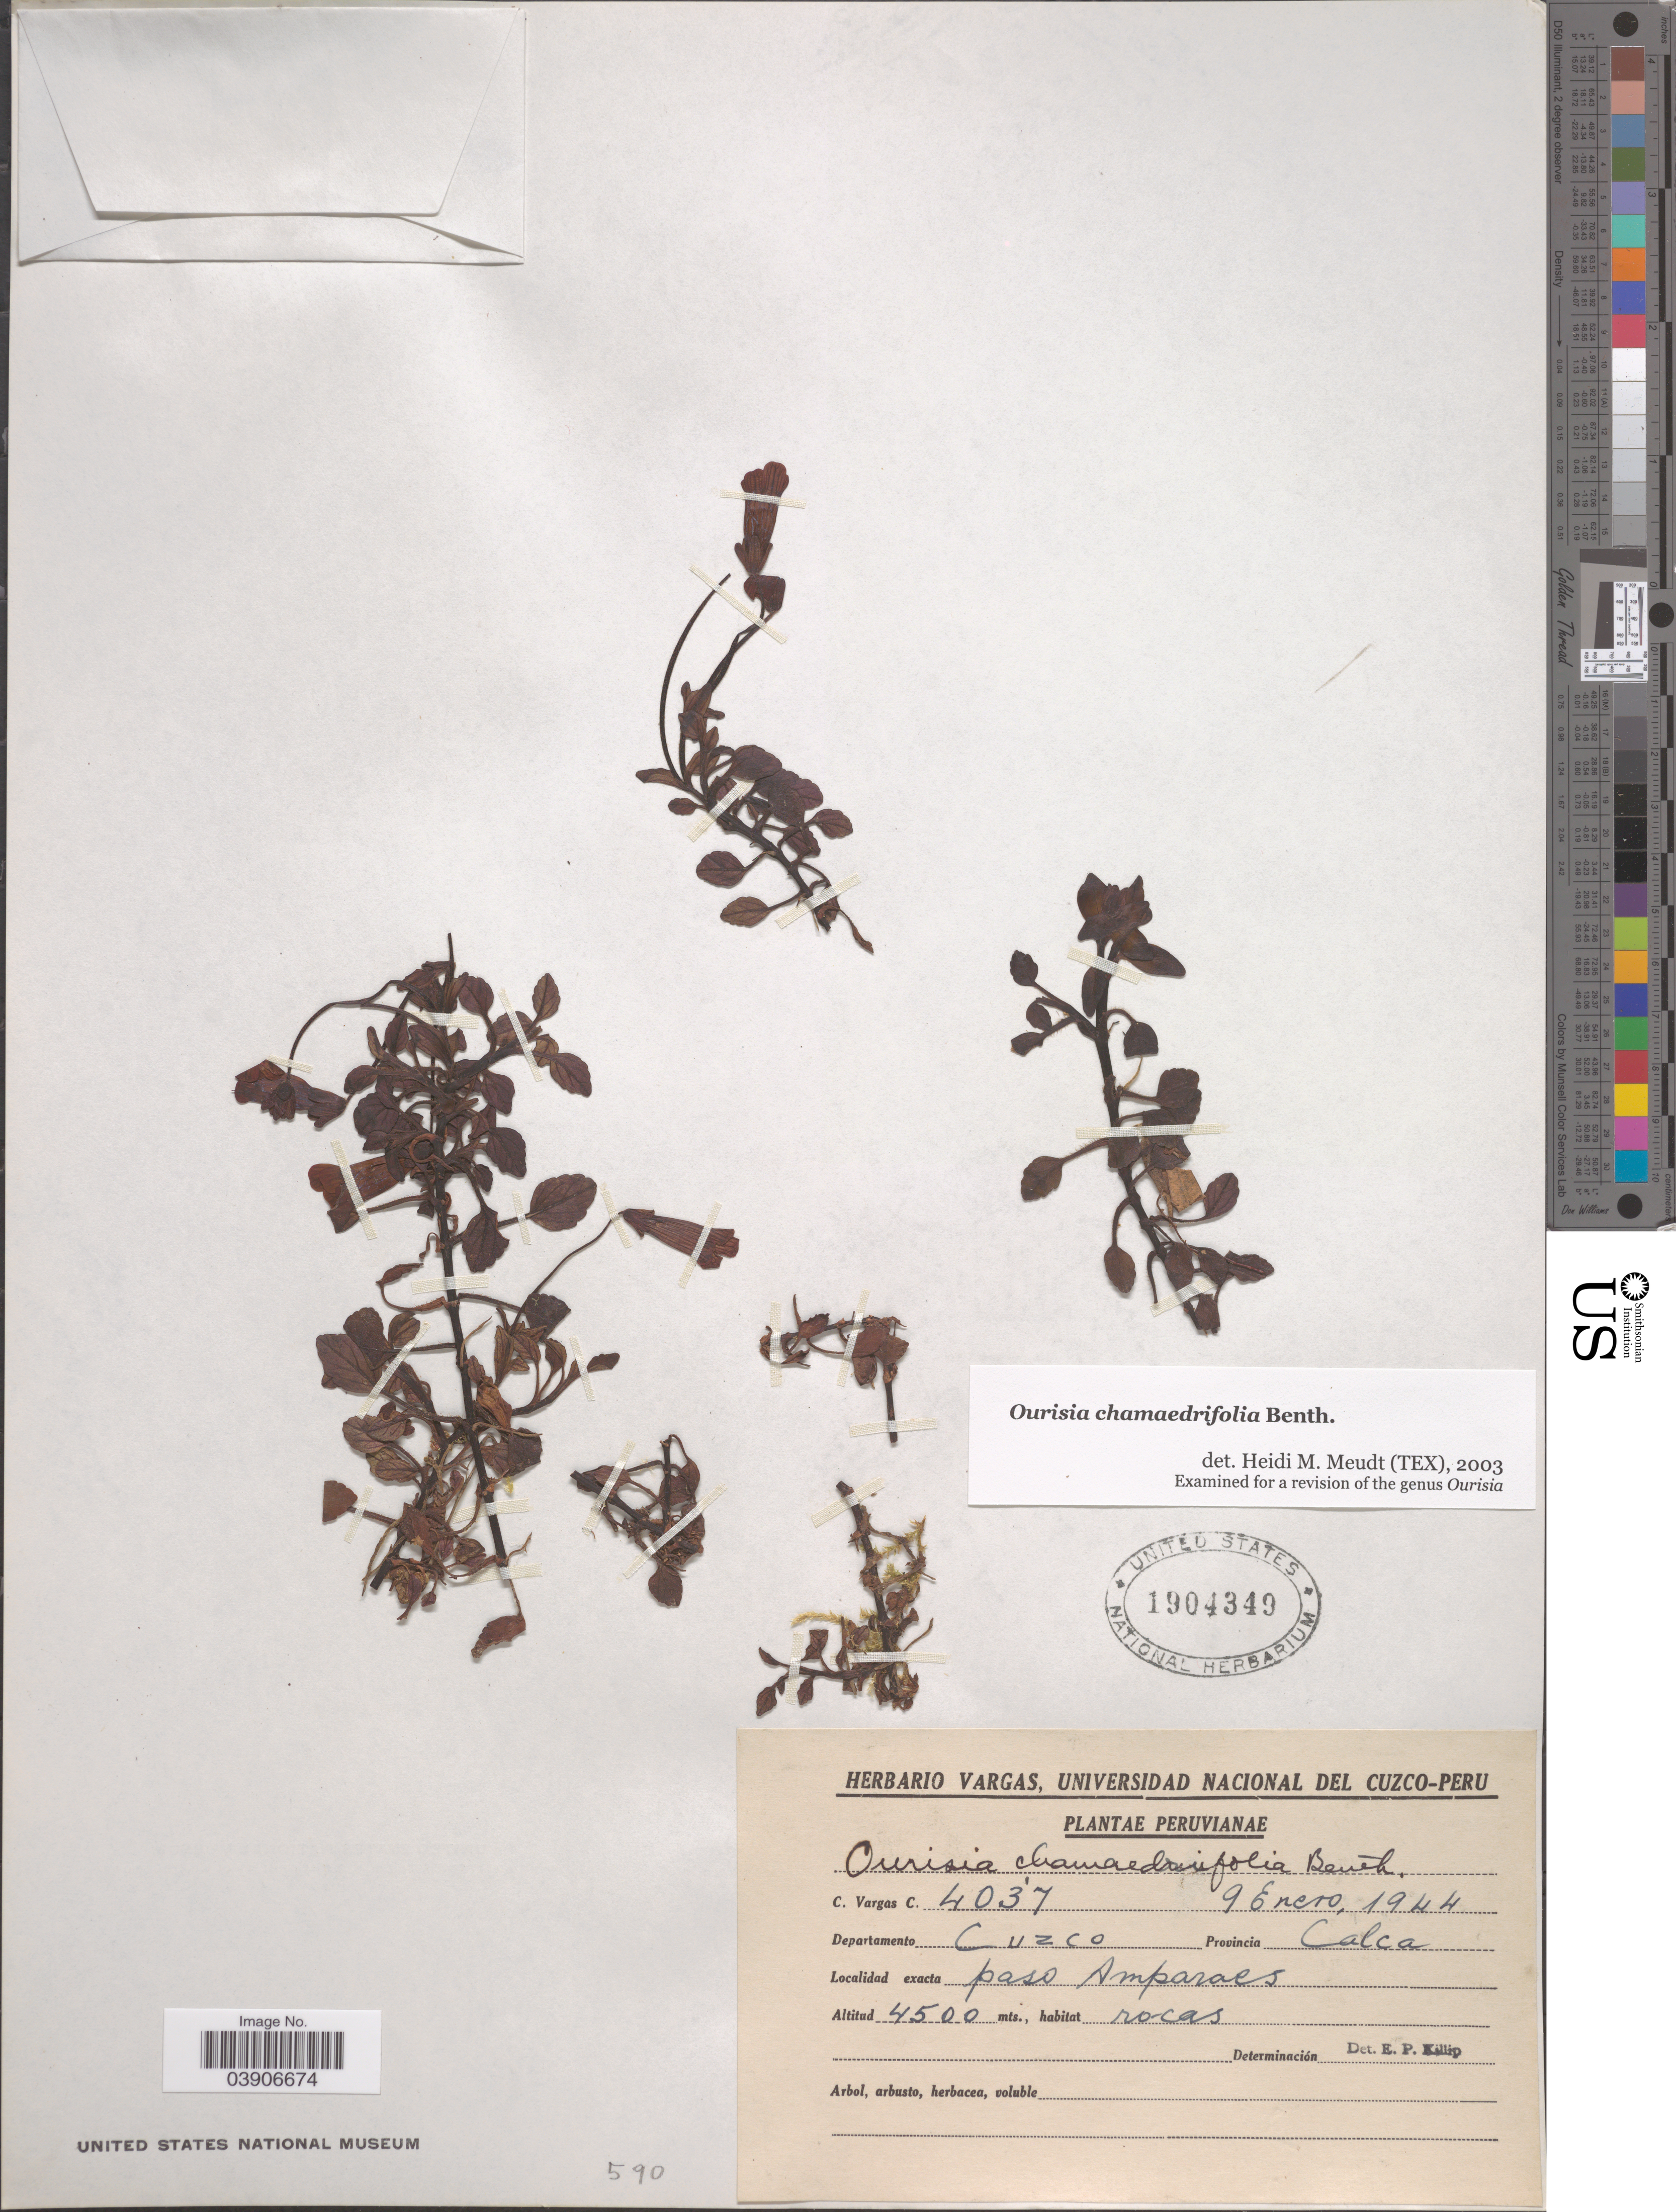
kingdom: Plantae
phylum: Tracheophyta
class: Magnoliopsida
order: Lamiales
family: Plantaginaceae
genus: Ourisia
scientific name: Ourisia chamaedrifolia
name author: Benth.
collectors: C. Vargas Calderón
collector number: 4037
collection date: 1944-01-09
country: Peru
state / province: Cusco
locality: Departamento Cuzco. Provincia Calca. Paso Amparaes.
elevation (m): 4500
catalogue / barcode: US 1904349